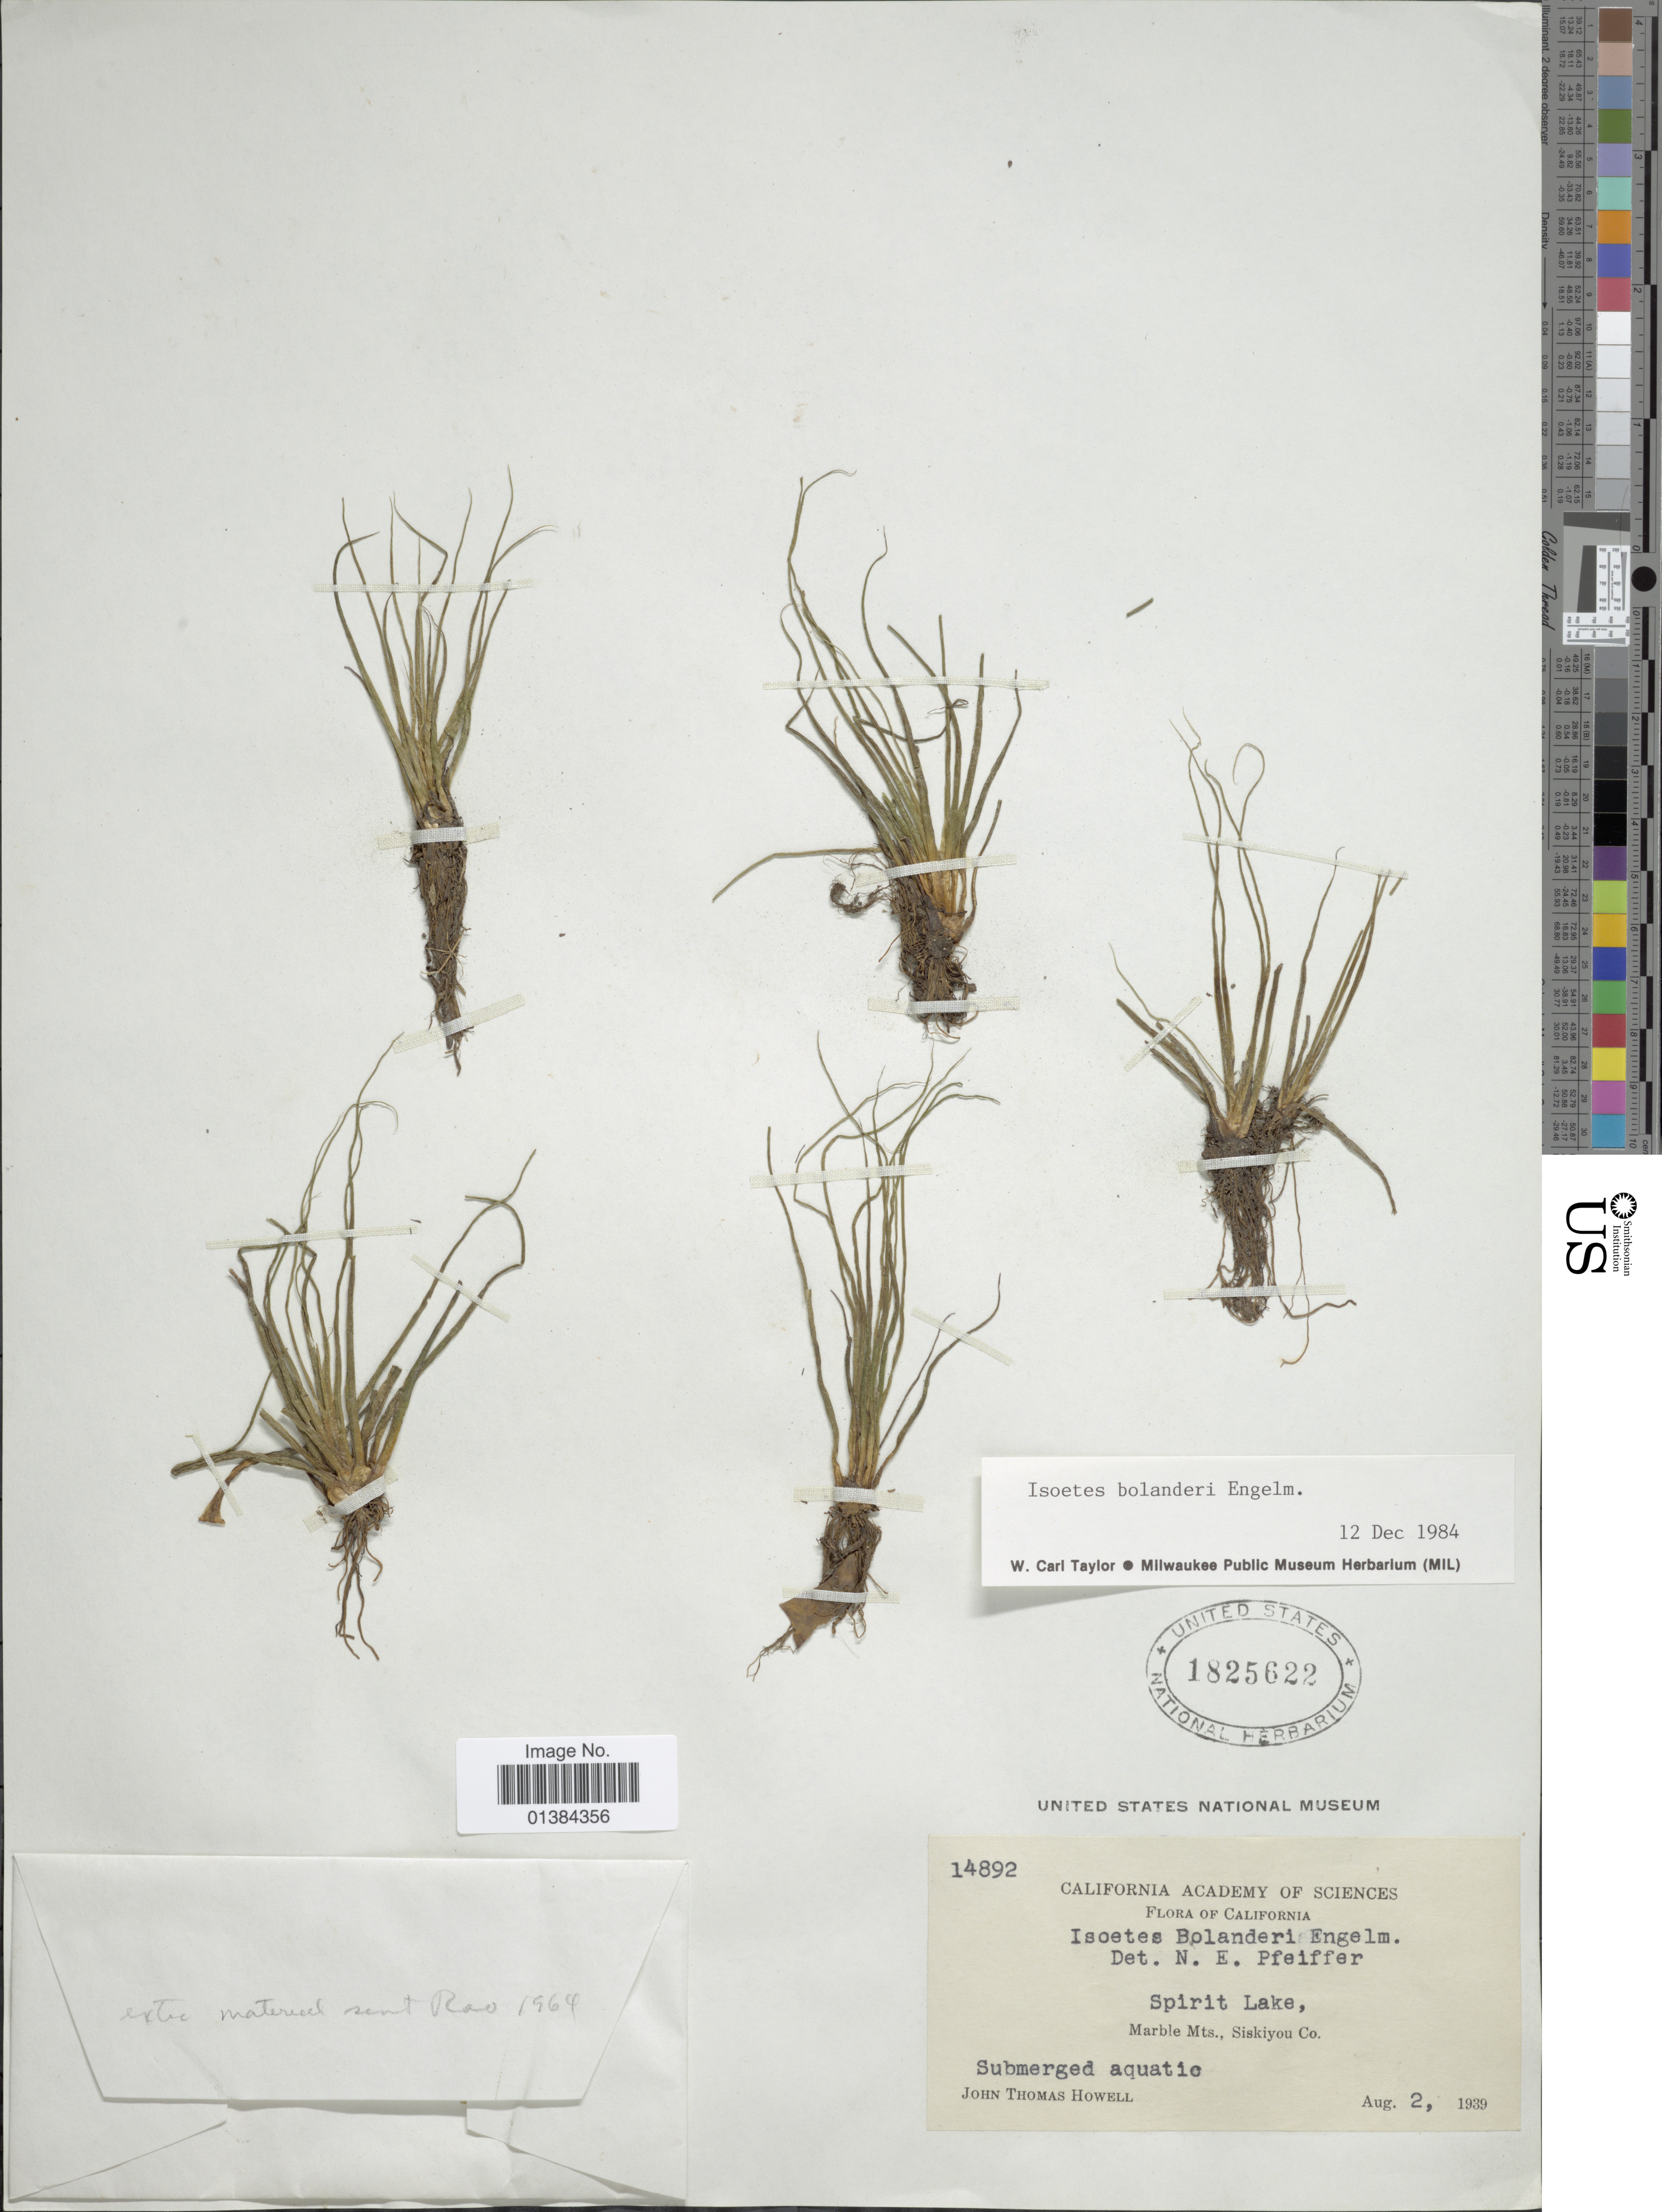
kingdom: Plantae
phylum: Tracheophyta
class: Lycopodiopsida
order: Isoetales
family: Isoetaceae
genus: Isoetes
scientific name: Isoetes bolanderi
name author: Engelm.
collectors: J. T. Howell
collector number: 14892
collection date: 1939-08-02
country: United States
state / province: California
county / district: Siskiyou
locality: Spirit Lake, Marble Mts., Siskiyou Co.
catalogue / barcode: US 1825622